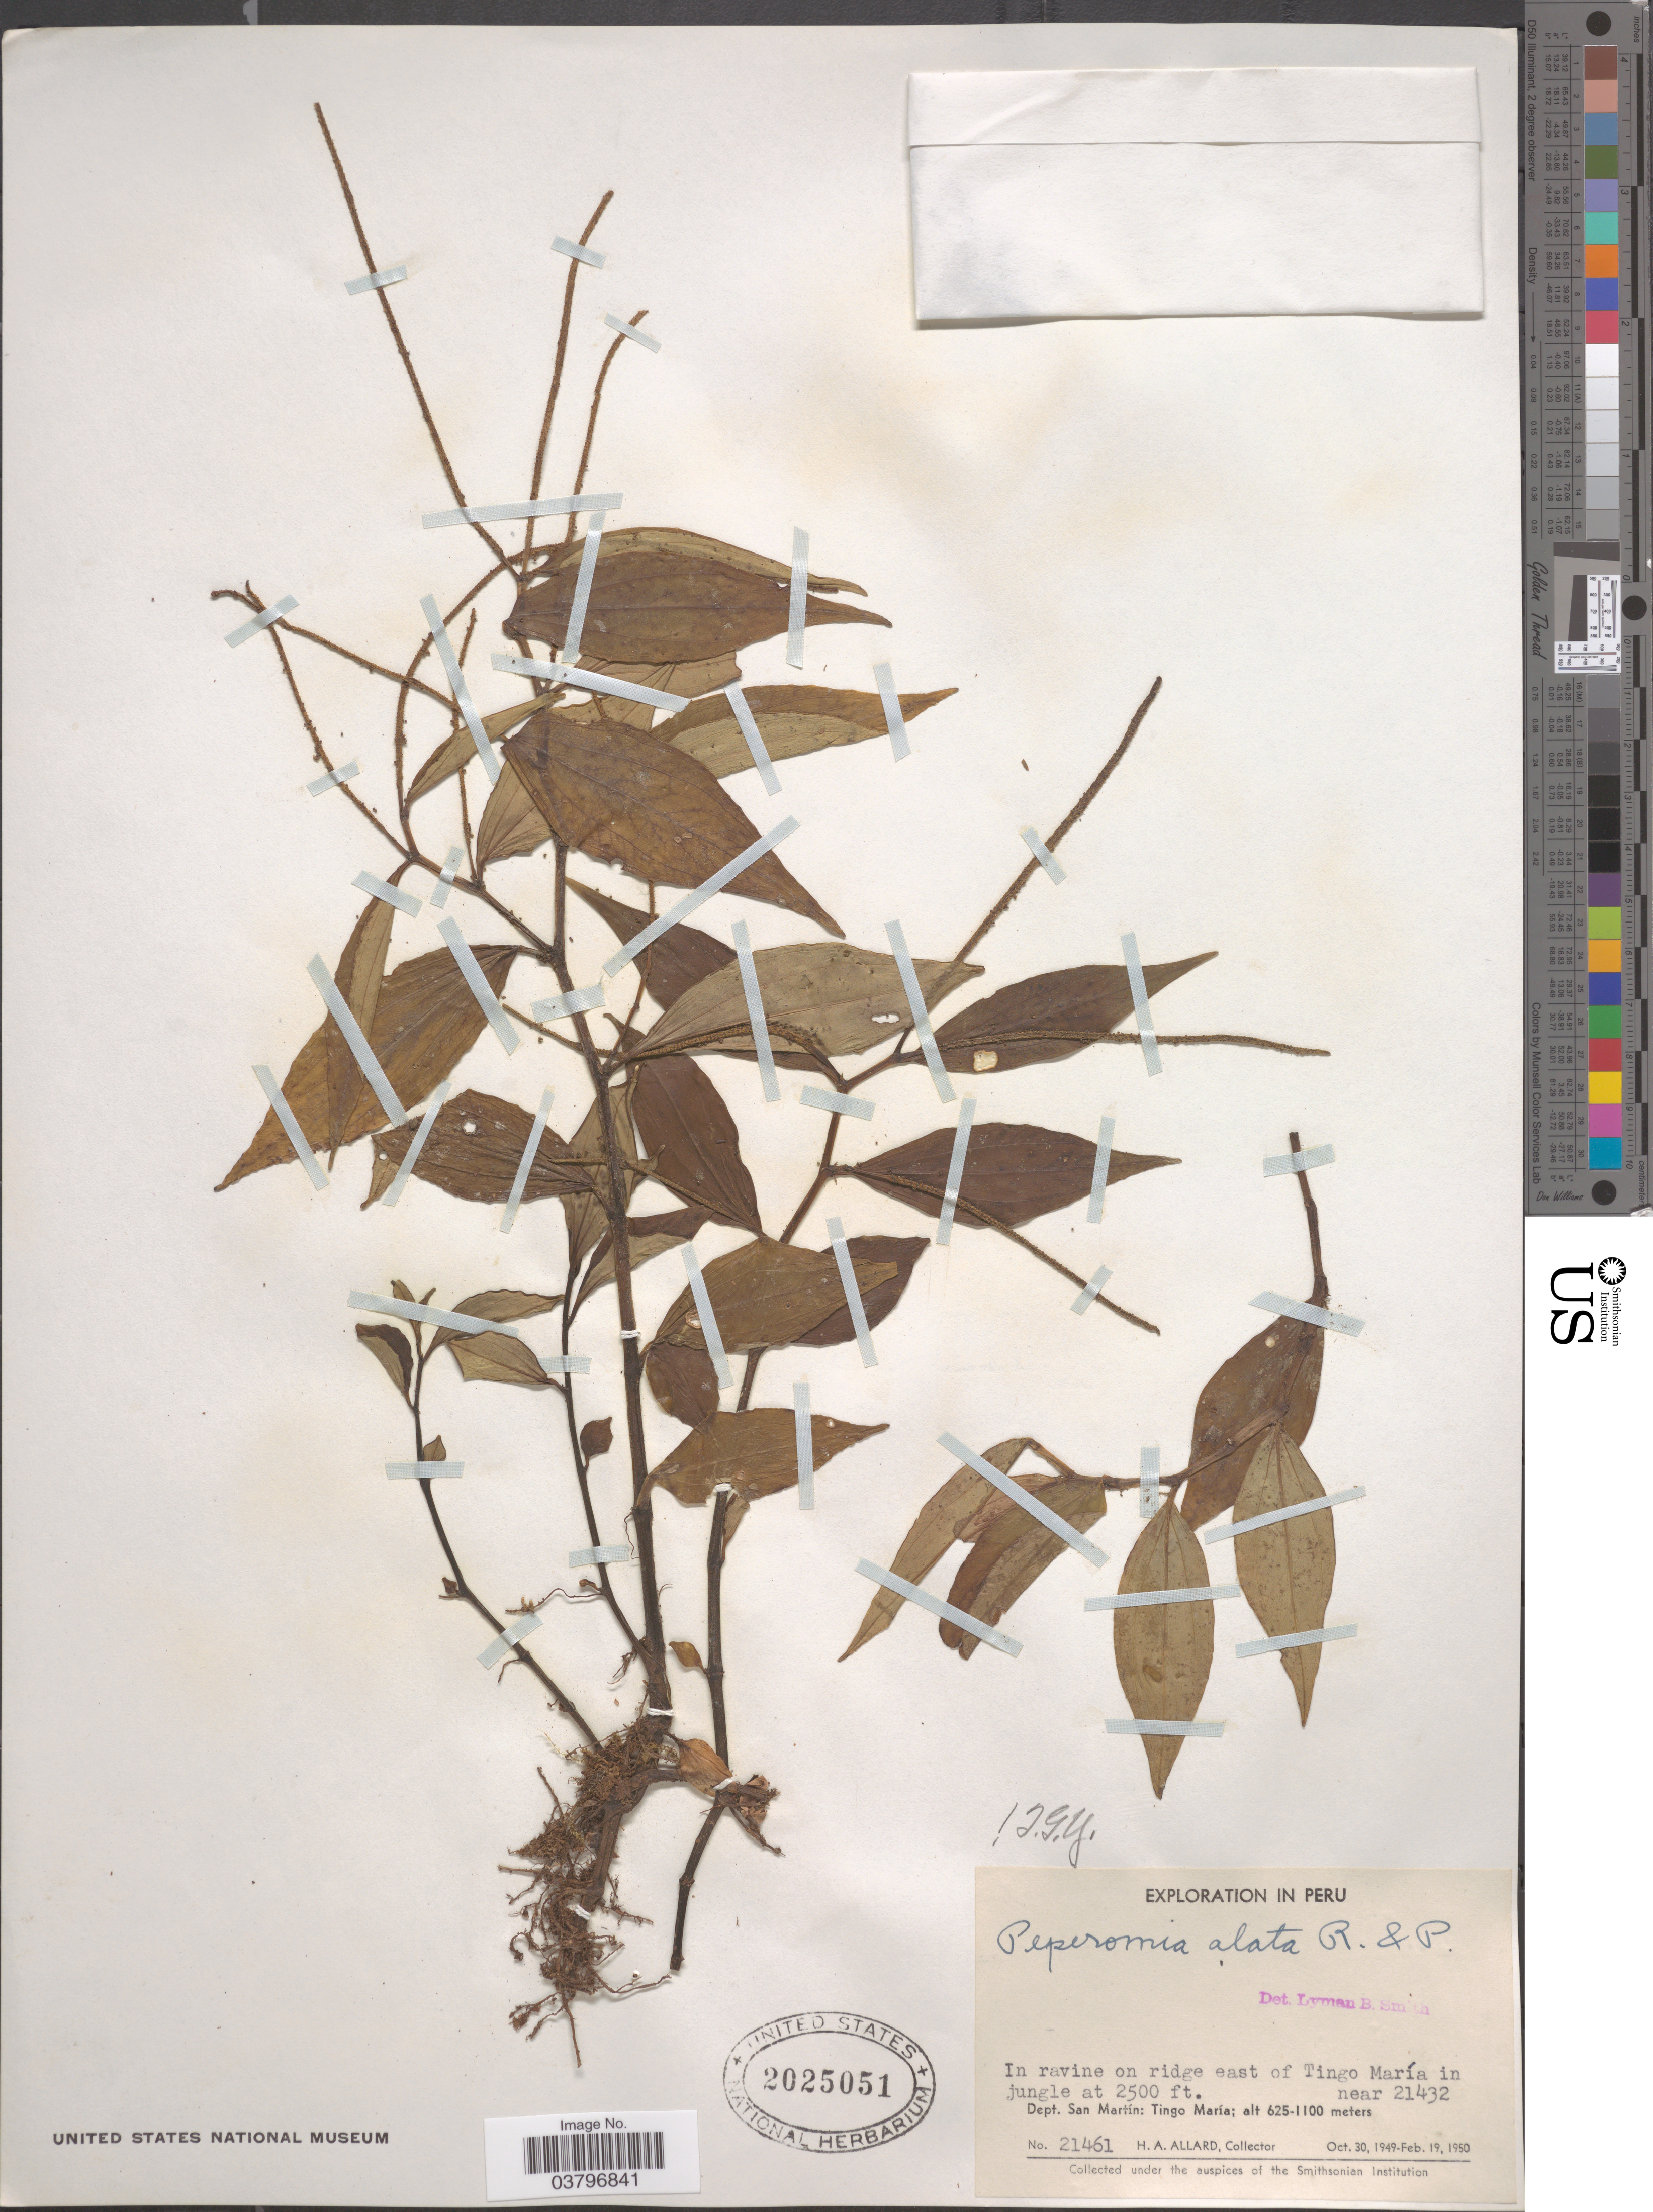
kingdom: Plantae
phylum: Tracheophyta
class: Magnoliopsida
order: Piperales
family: Piperaceae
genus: Peperomia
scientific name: Peperomia alata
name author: Ruiz & Pav.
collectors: H. A. Allard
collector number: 21461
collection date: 1949-10-30/1950-02-19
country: Peru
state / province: San Martín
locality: In ravine on ridge east of Tingo María in jungle. Dept. San Martín: Tingo María.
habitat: in ravine on ridge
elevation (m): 625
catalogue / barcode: US 2025051